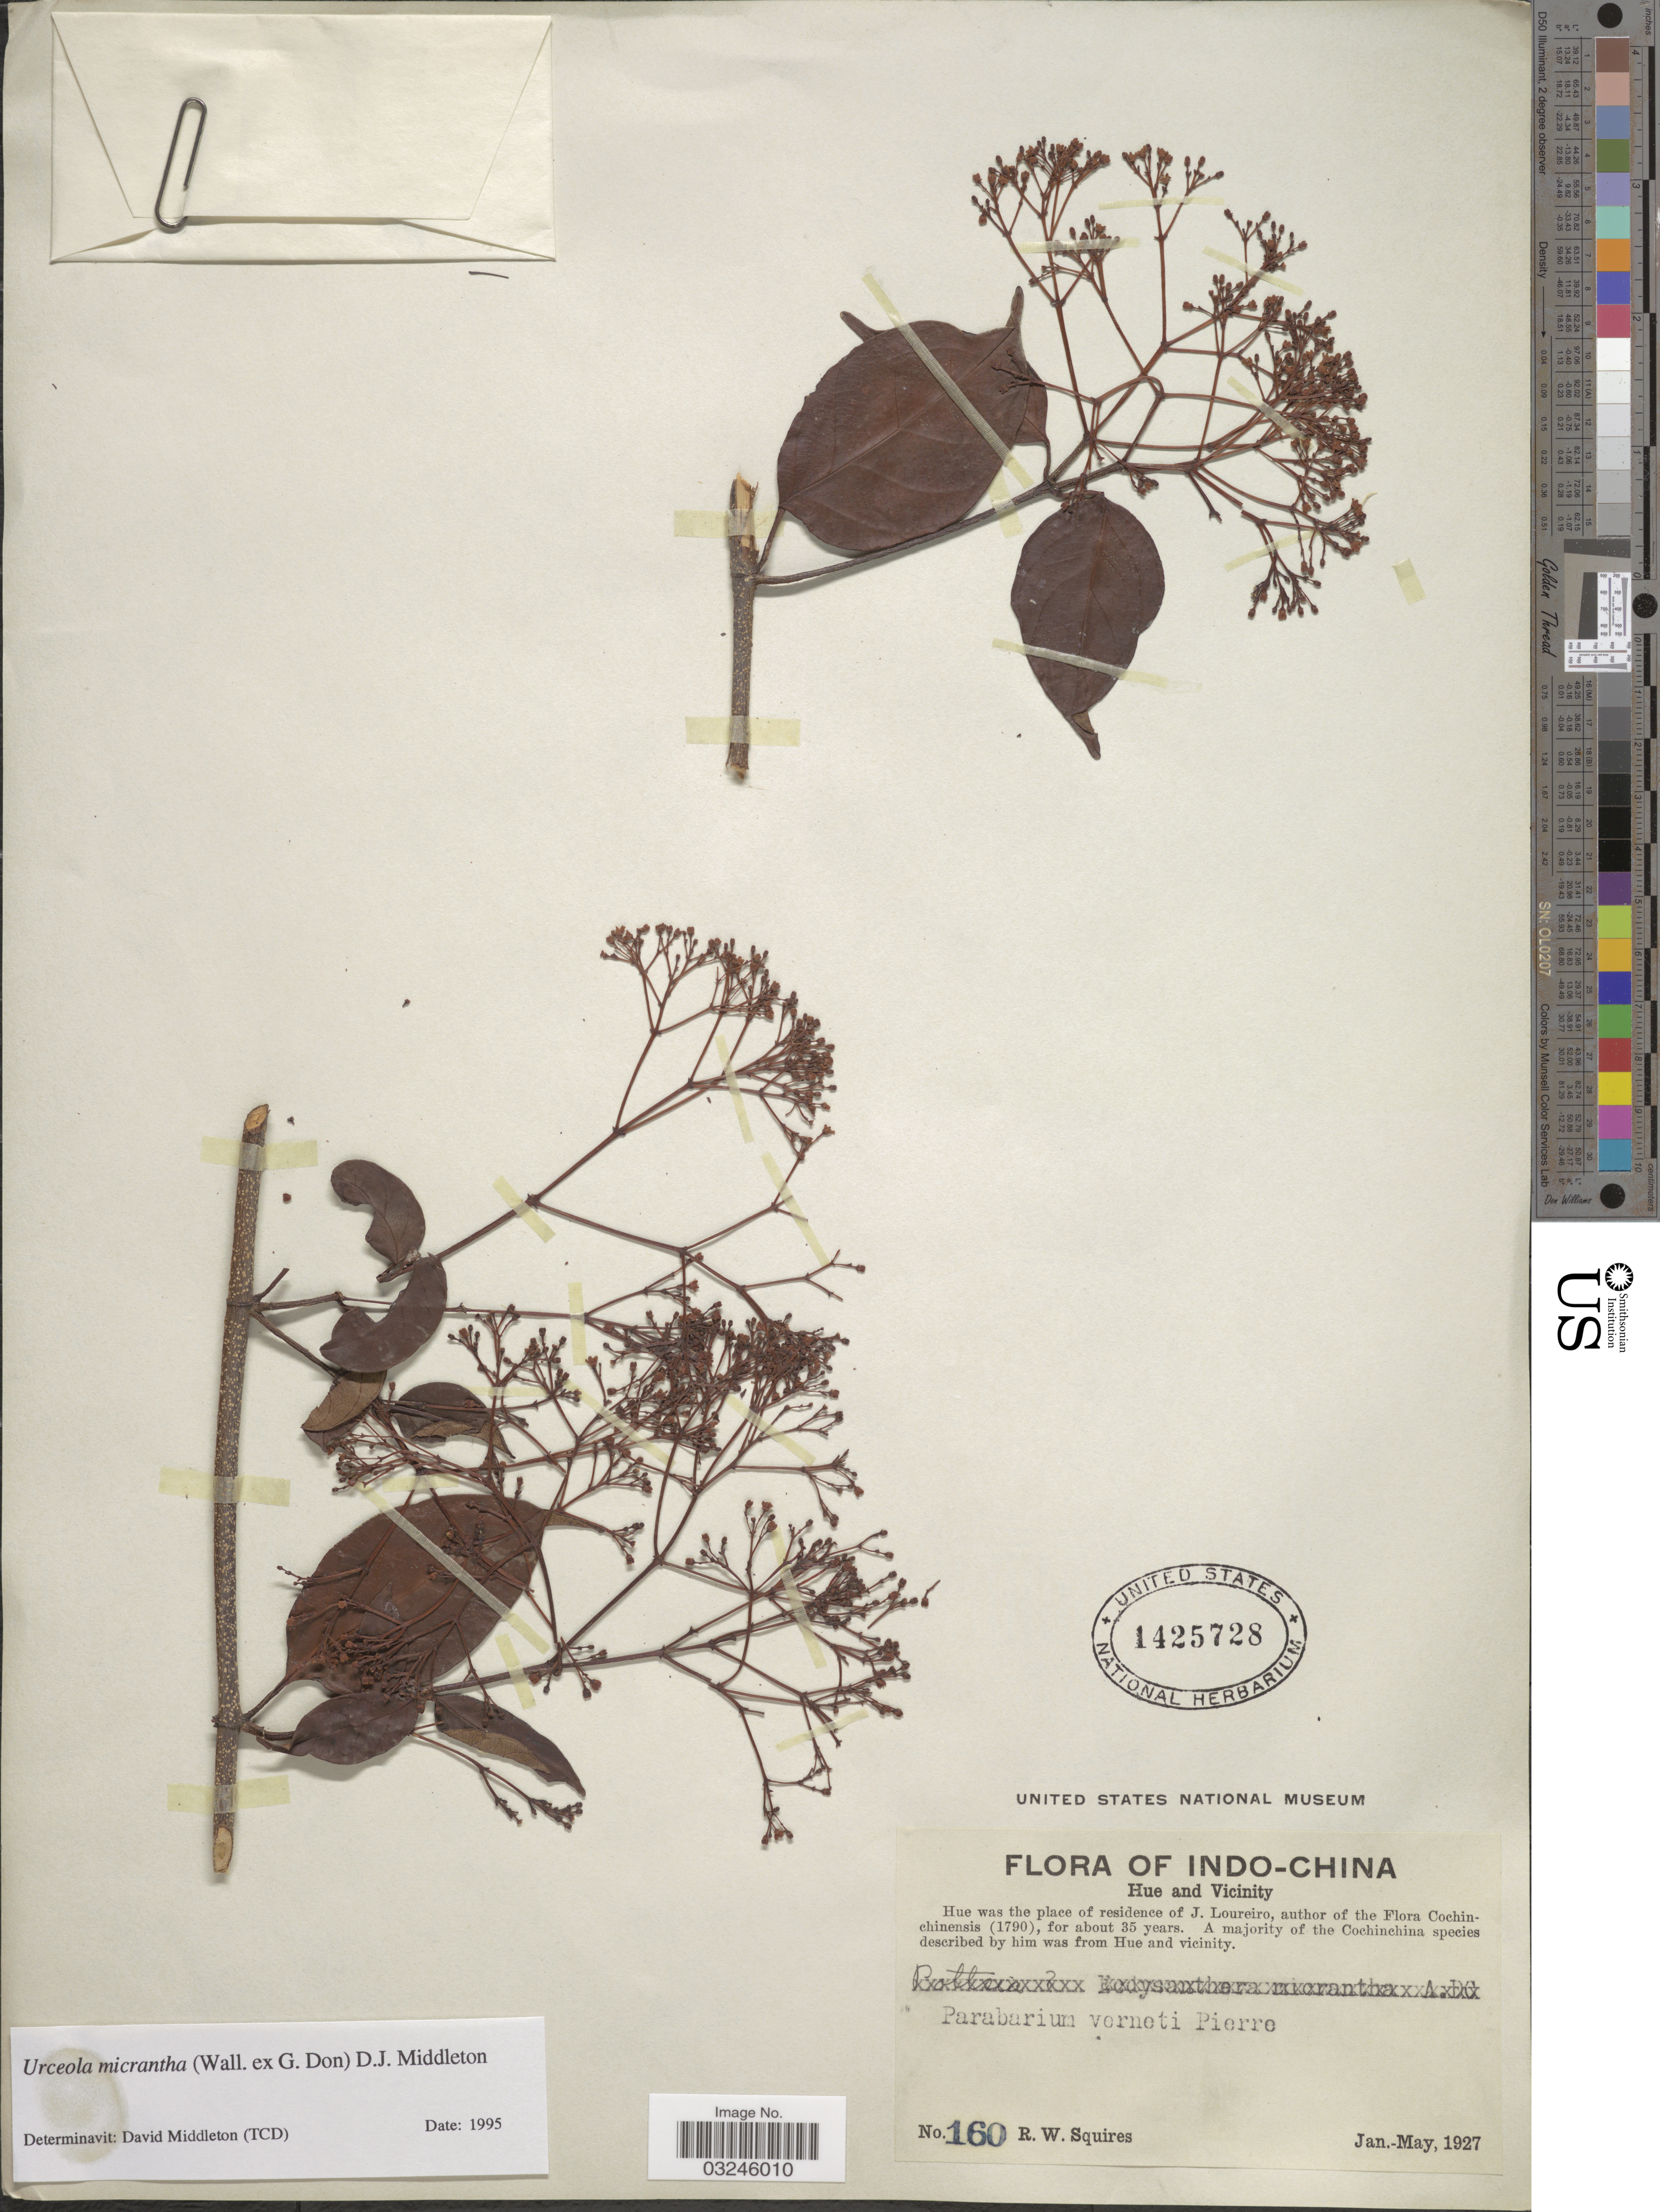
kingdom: Plantae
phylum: Tracheophyta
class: Magnoliopsida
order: Gentianales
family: Apocynaceae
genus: Urceola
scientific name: Urceola micrantha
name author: (Wall. ex G. Don) Mabb.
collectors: R. Squires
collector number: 160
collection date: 1927-01/1927-05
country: Vietnam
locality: Indo-China, Hue and Vicinity.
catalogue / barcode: US 1425728